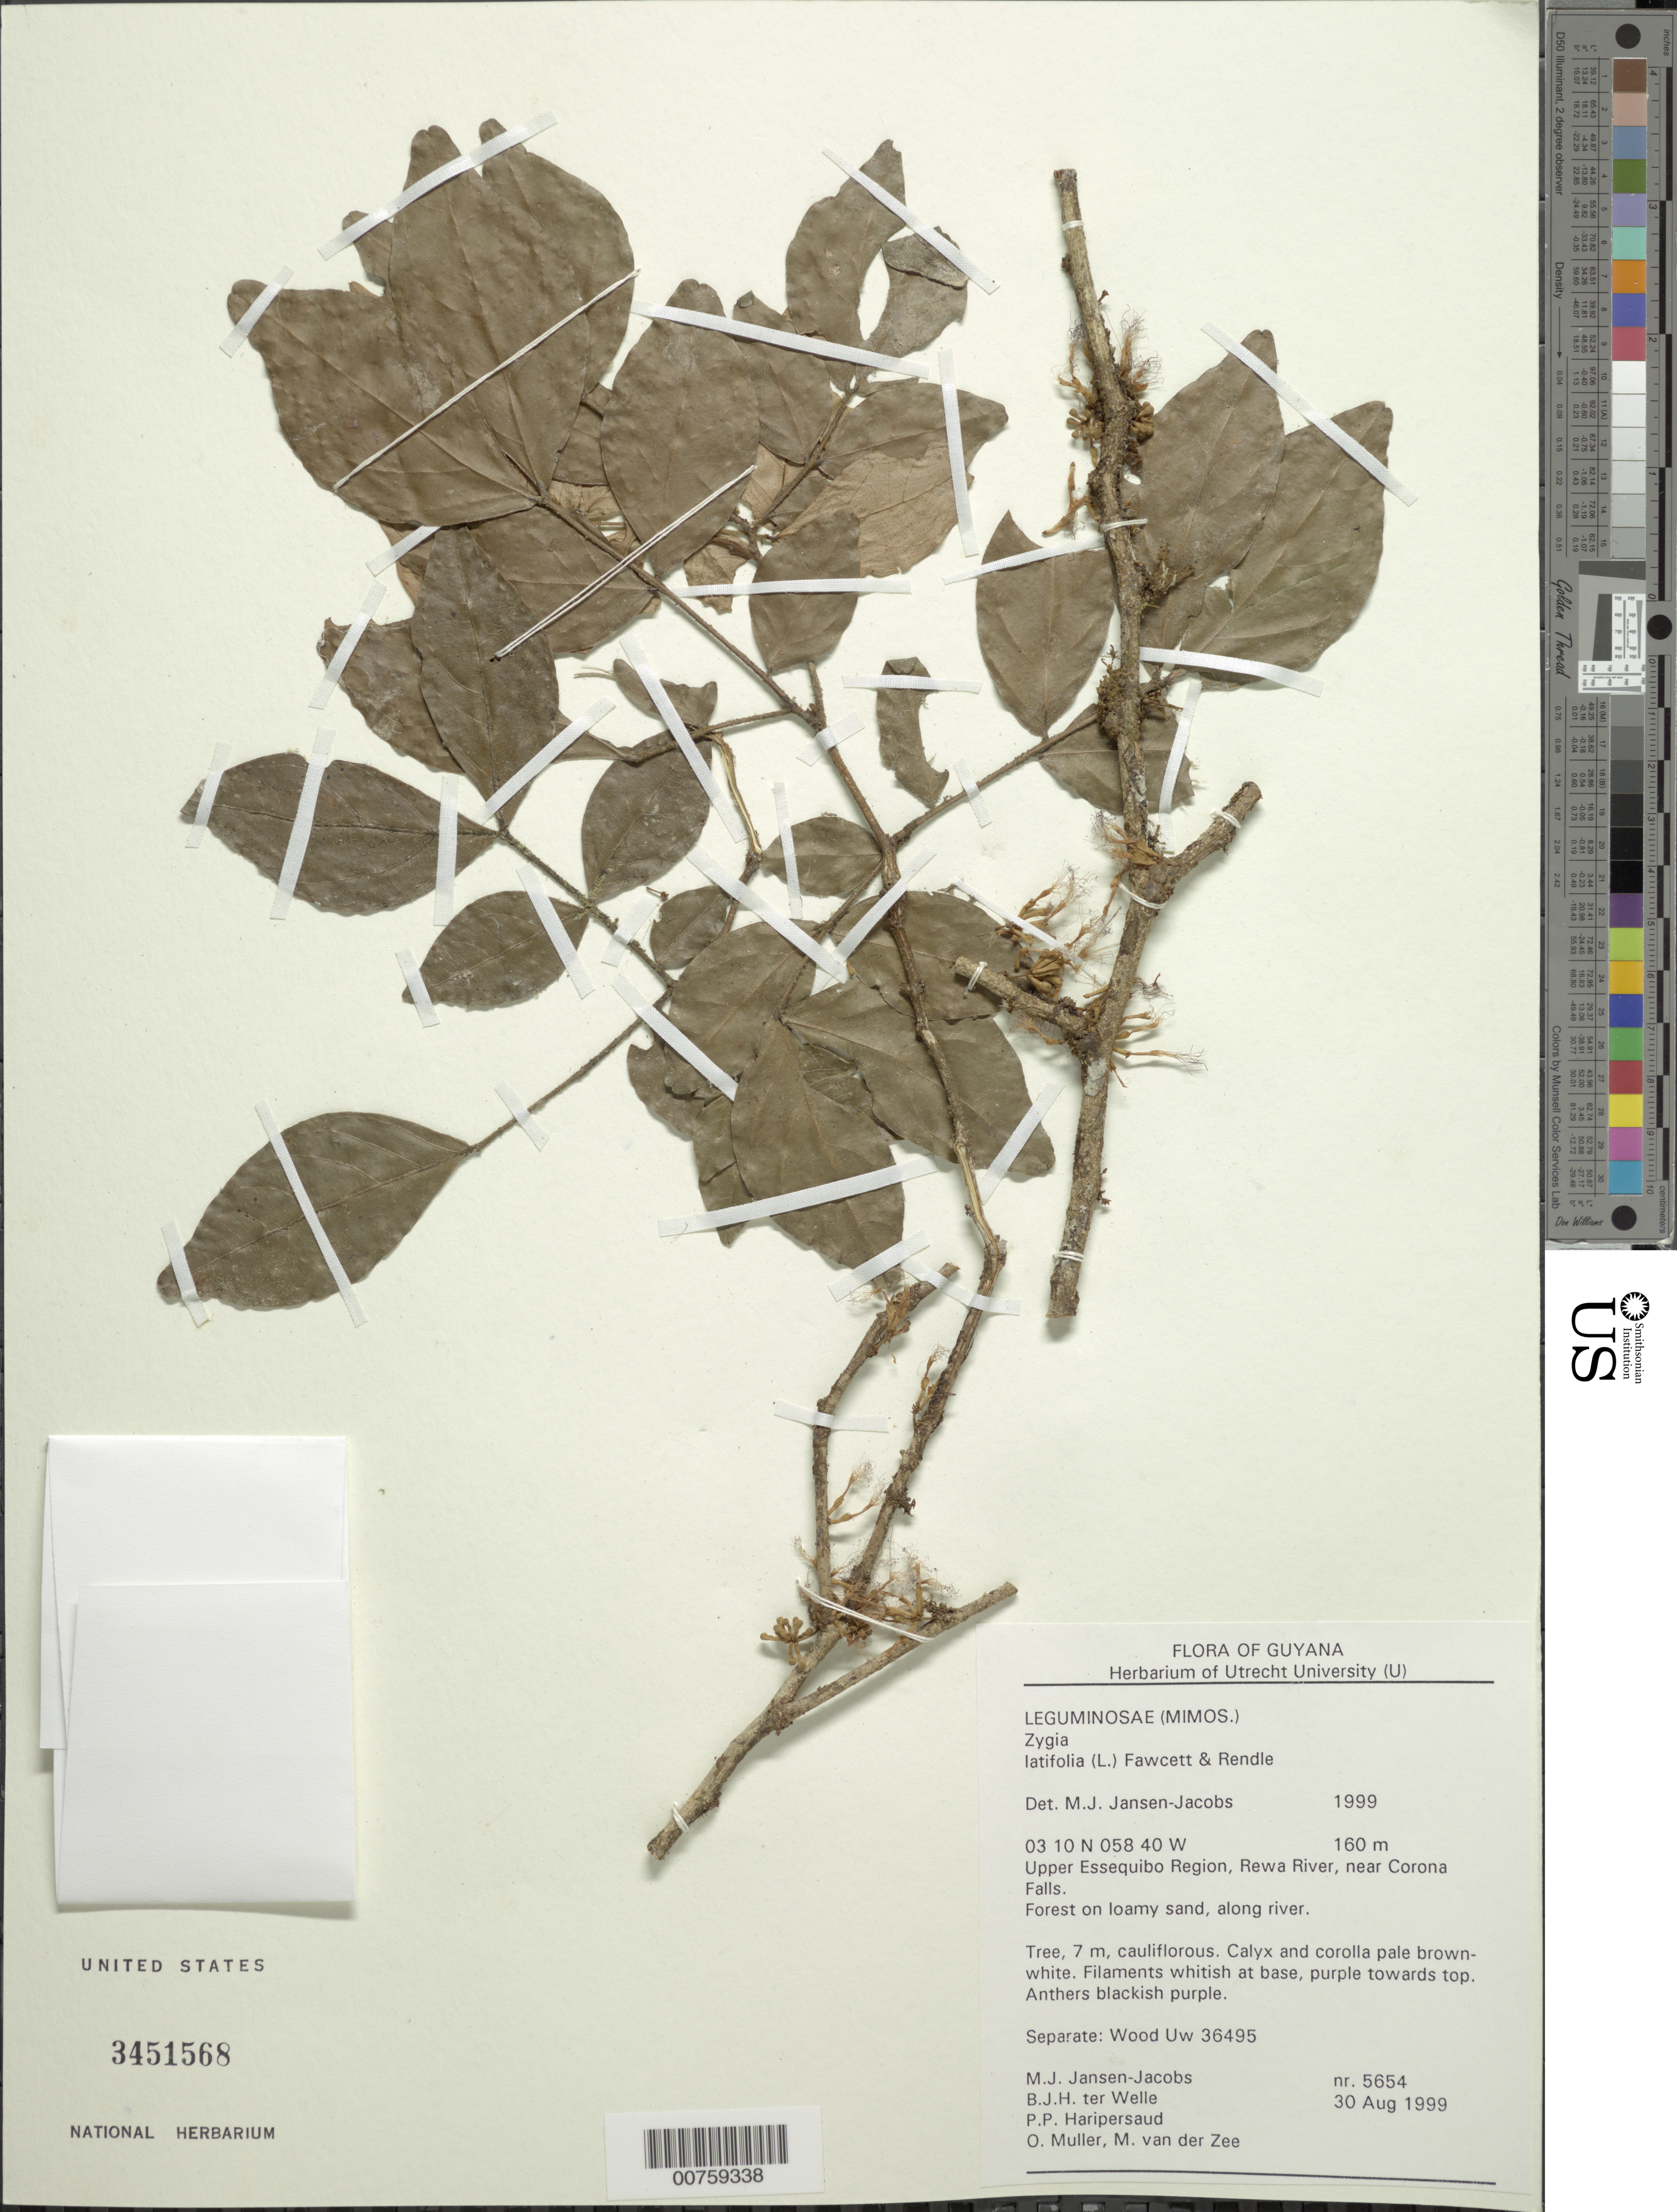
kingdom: Plantae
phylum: Tracheophyta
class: Magnoliopsida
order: Fabales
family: Fabaceae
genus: Zygia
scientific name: Zygia latifolia var. latifolia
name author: (L.) Fawc. & Rendle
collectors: M. J. Jansen-Jacobs, B. Welle, P. Haripersaud, O. Muller & M. van der Zee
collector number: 5654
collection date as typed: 30-Aug-99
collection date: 1999-08-30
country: Guyana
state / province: U. Takutu-U. Essequibo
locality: Rewa River, near Corona Falls, Upper Essequibo Region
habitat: Forest on loamy sand, along river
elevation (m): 160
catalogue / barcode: US 3451568